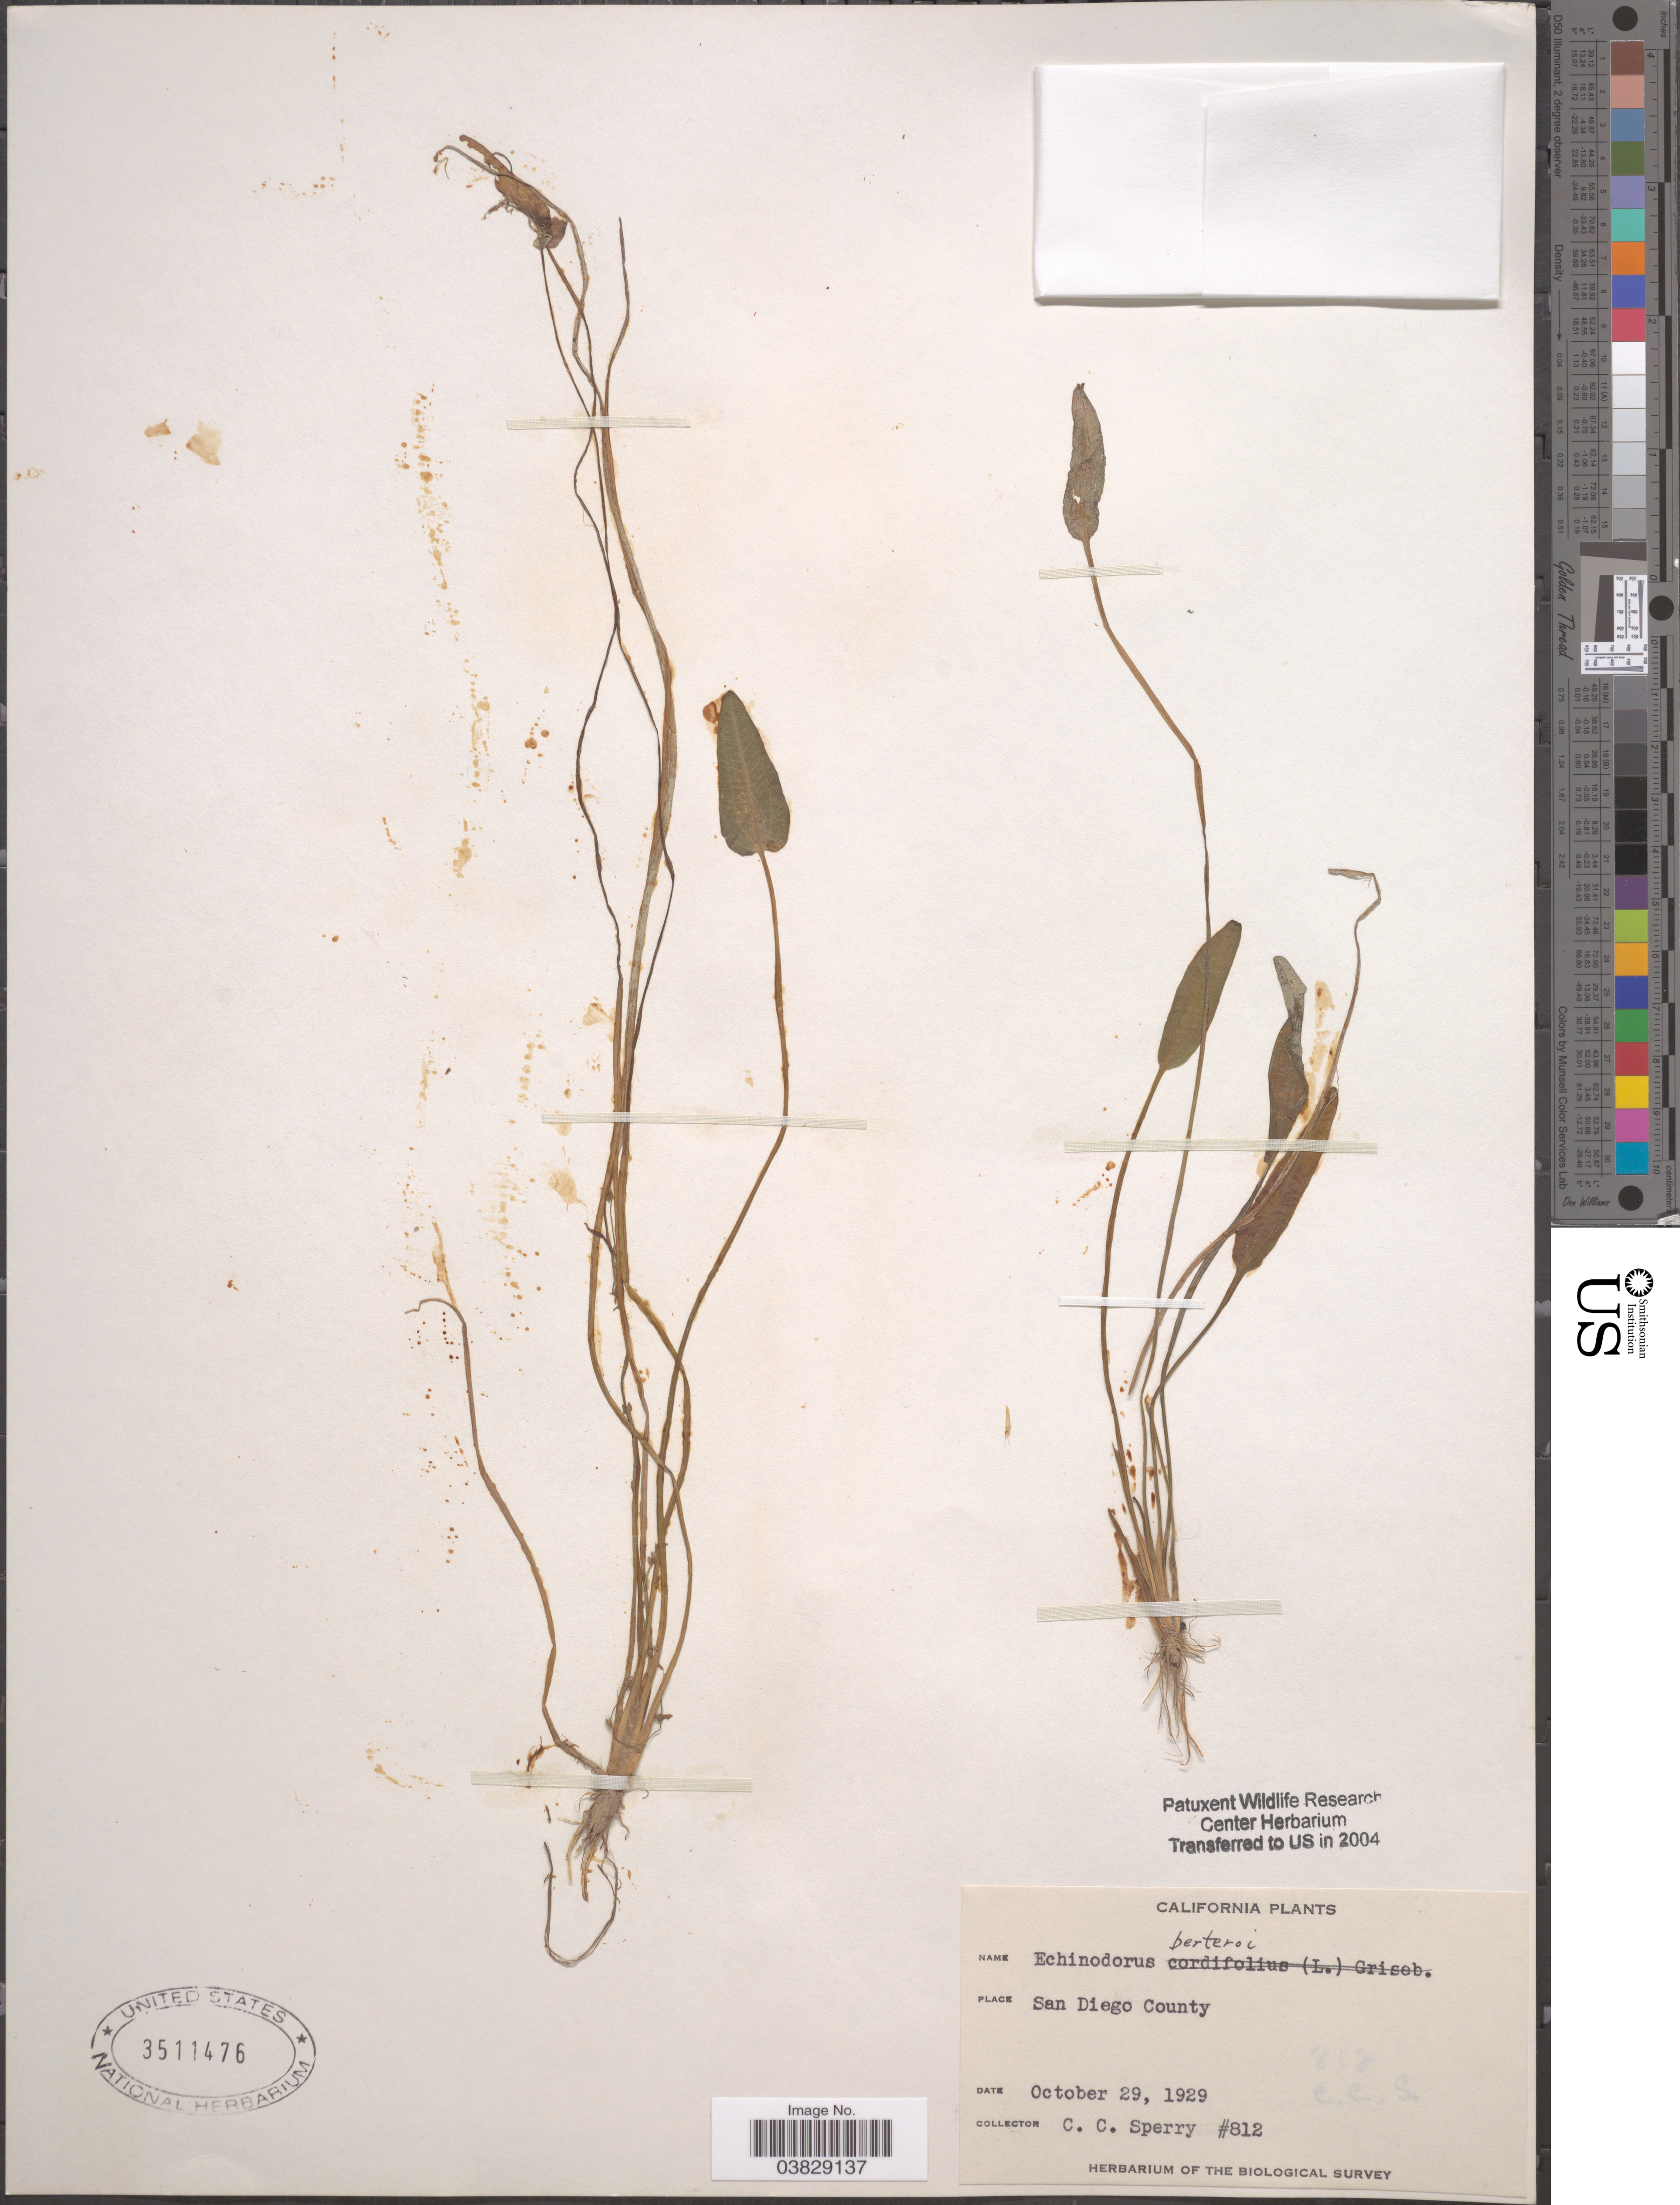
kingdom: Plantae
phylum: Tracheophyta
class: Liliopsida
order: Alismatales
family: Alismataceae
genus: Echinodorus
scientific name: Echinodorus berteroi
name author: (Spreng.) Fassett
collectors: C. C. Sperry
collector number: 812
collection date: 1929-10-29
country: United States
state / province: California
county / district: San Diego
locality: San Diego County.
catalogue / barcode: US 3511476